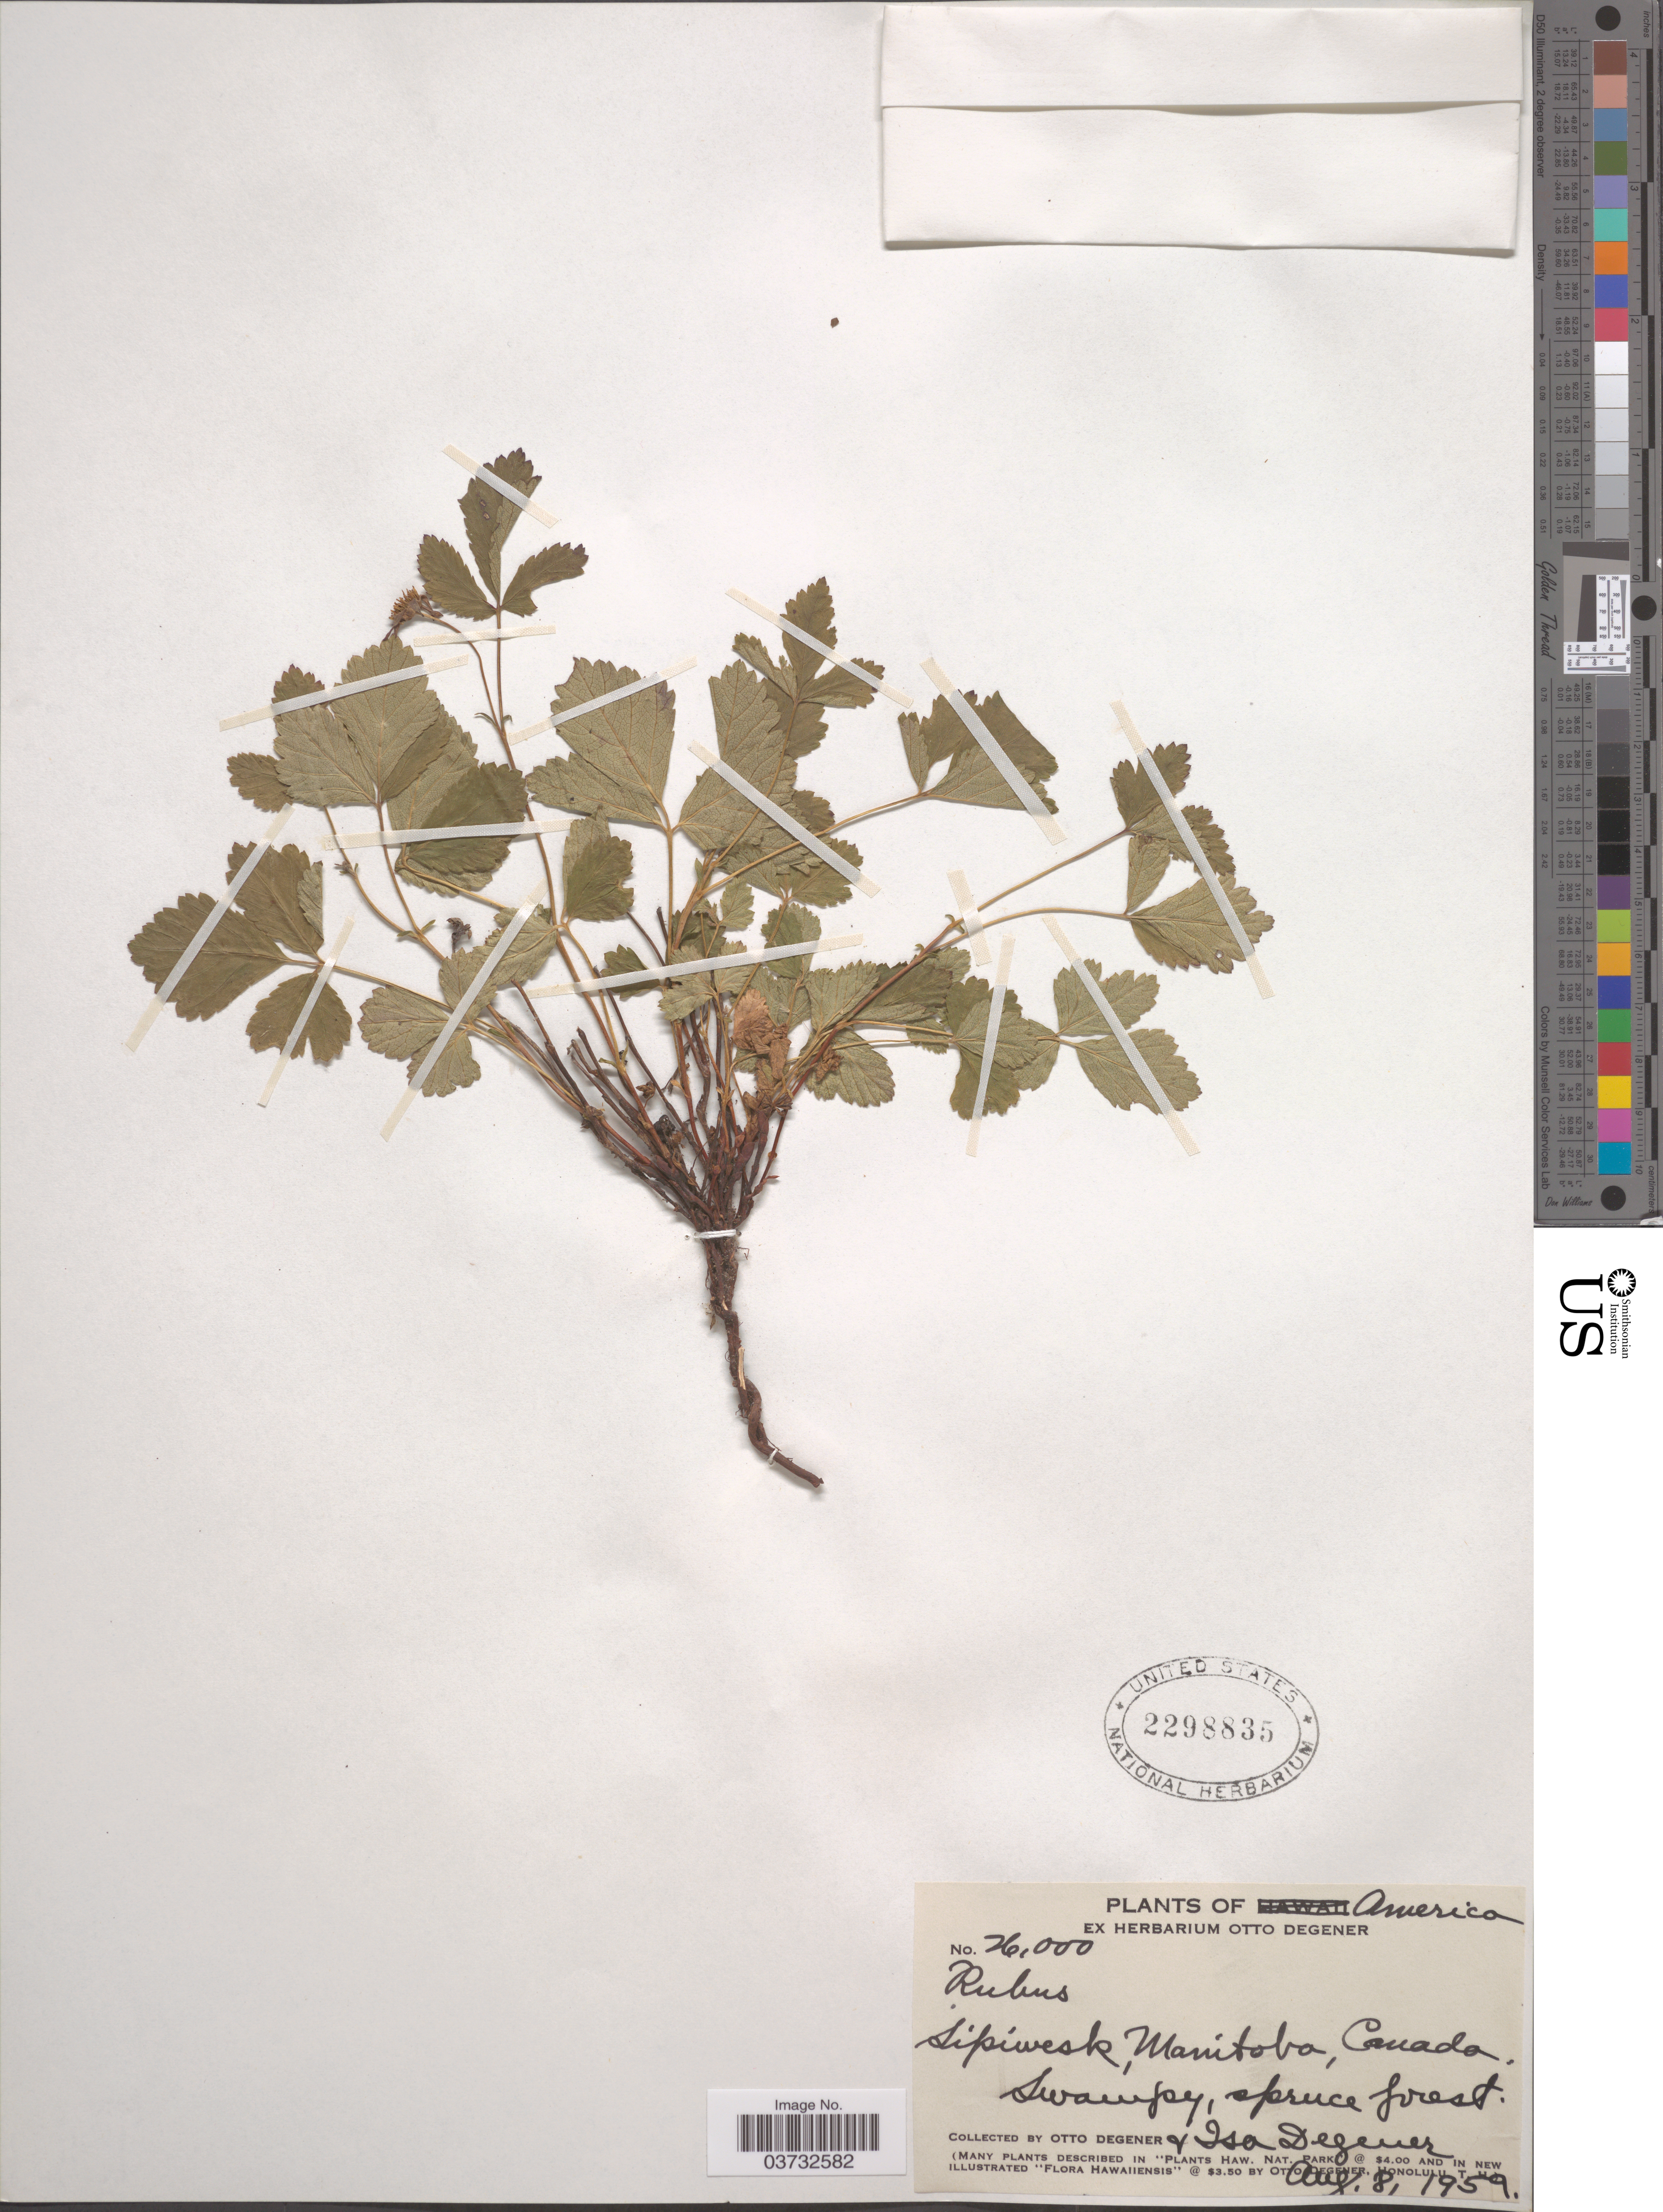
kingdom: Plantae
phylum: Tracheophyta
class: Magnoliopsida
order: Rosales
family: Rosaceae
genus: Rubus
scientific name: Rubus sp.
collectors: O. Degener & I. Degener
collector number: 26000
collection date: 1959-08-08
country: Canada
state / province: Manitoba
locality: America. Sipiwesk.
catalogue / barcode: US 2298835